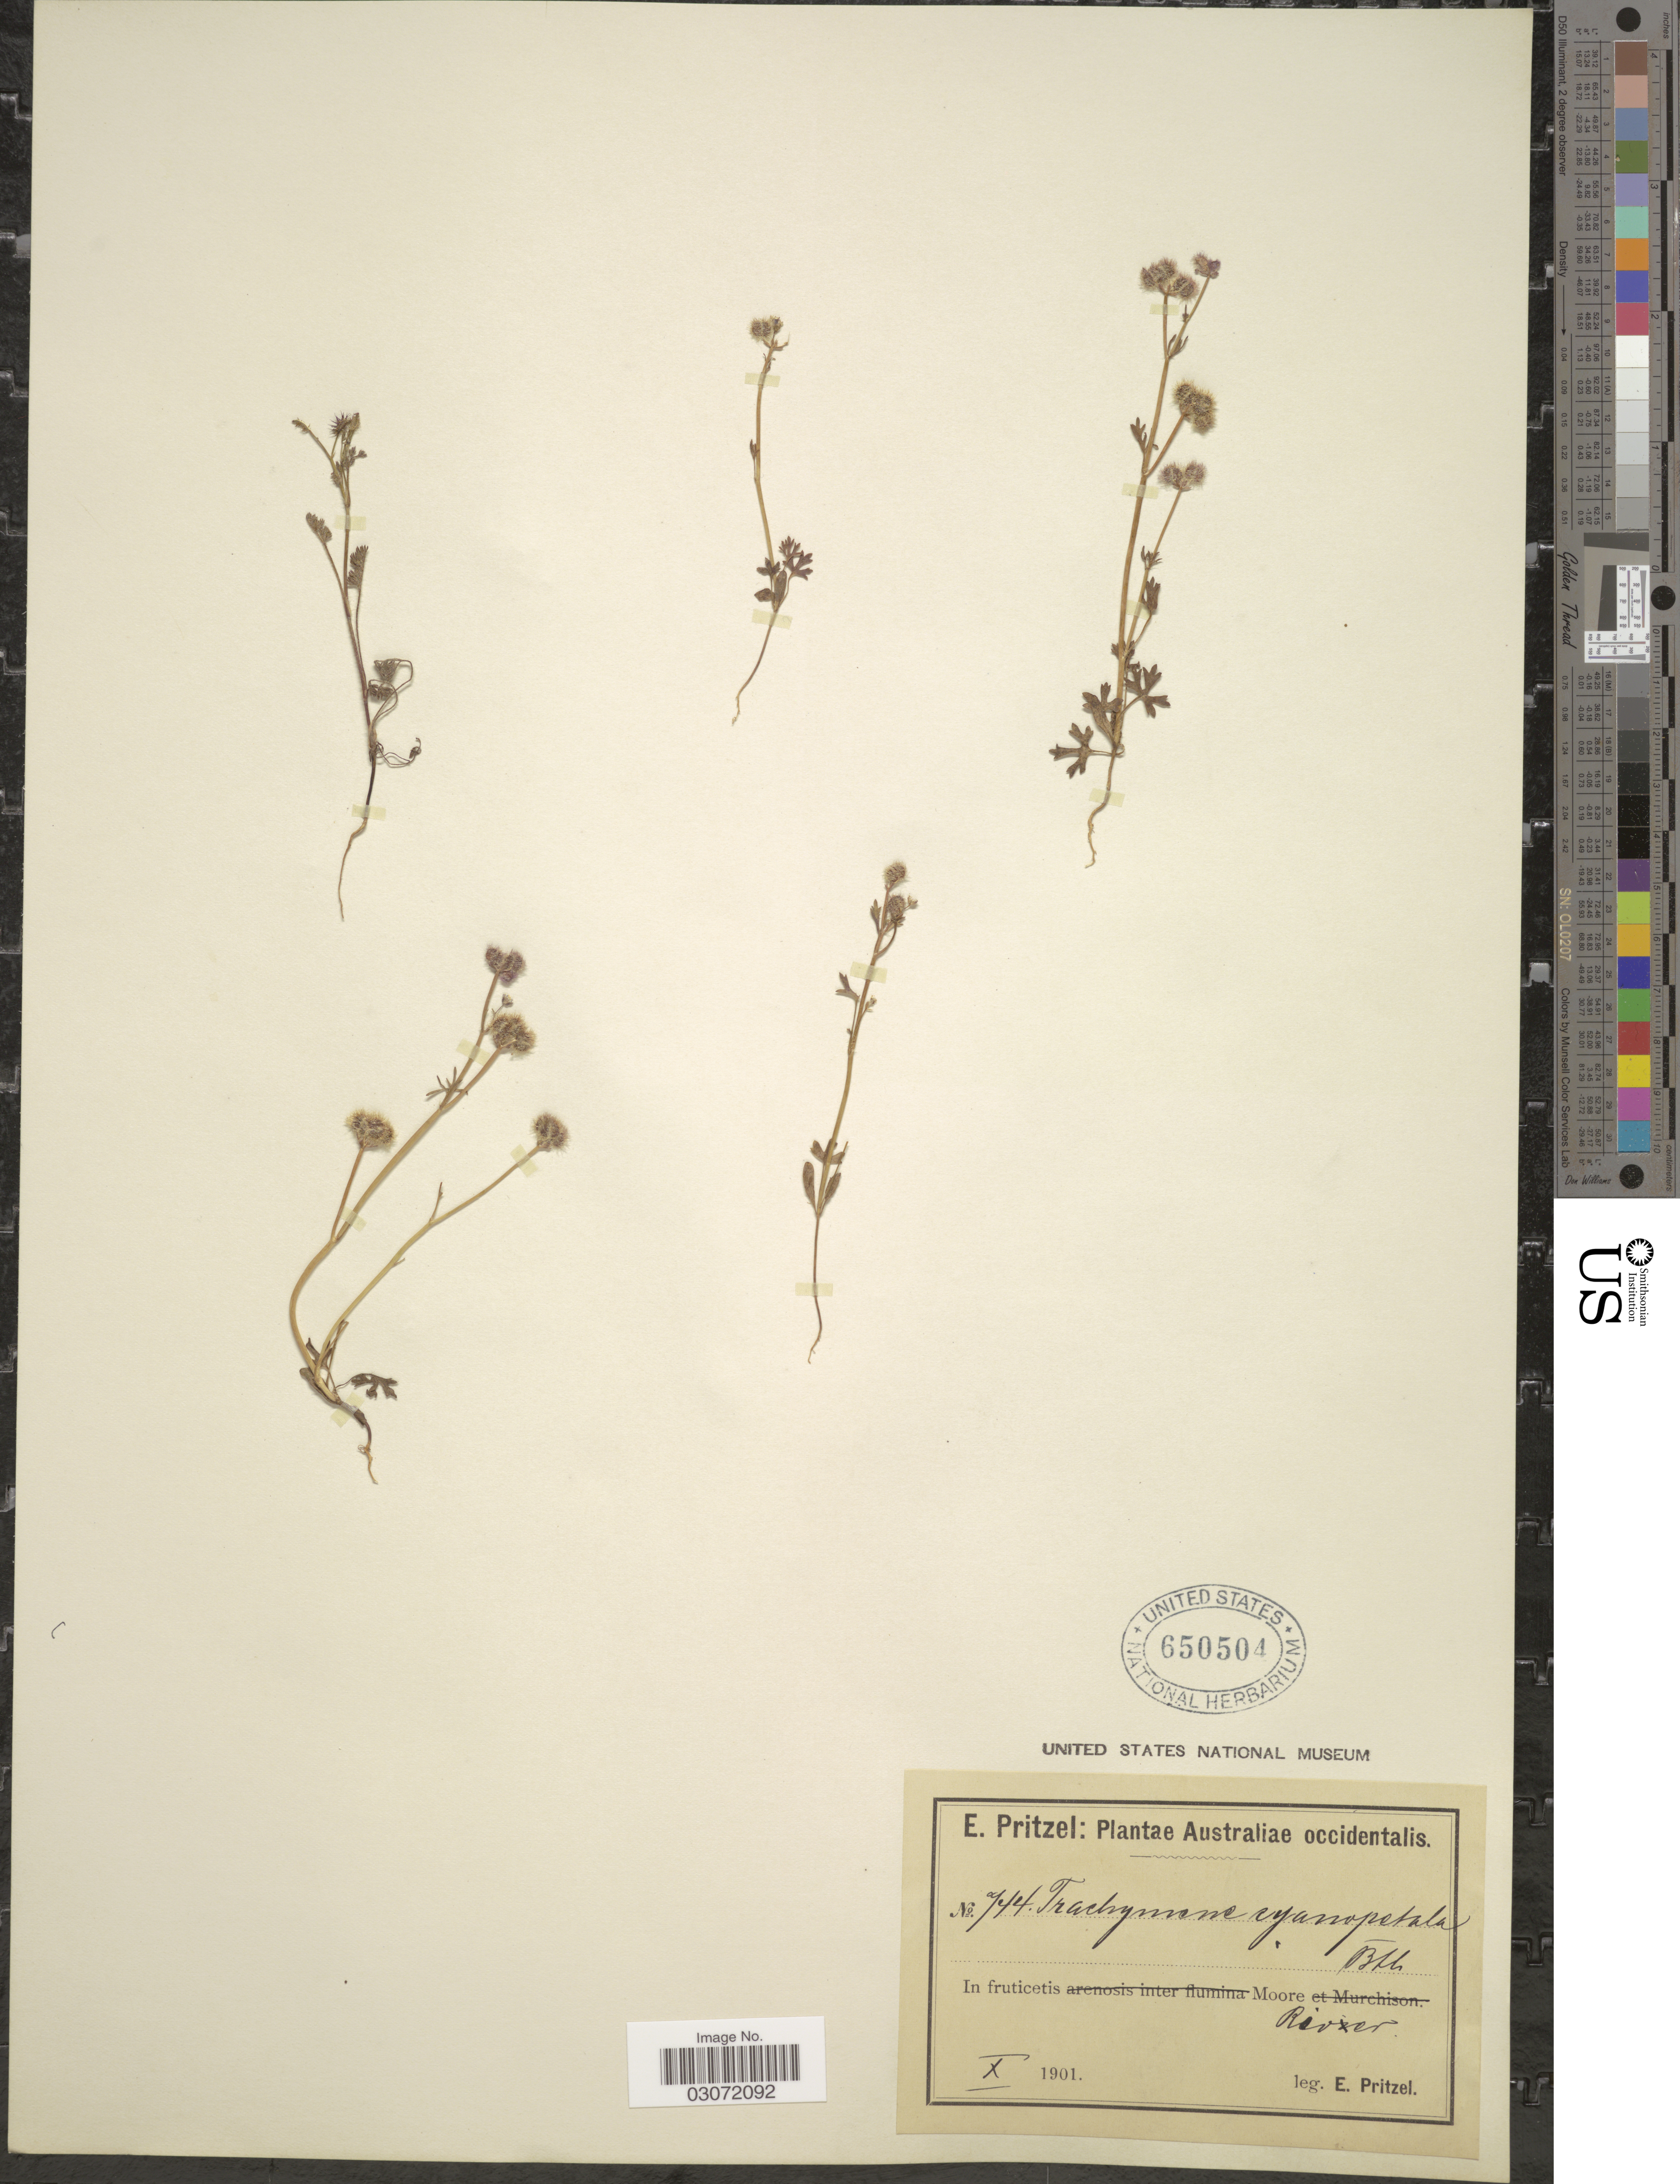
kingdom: Plantae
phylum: Tracheophyta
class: Magnoliopsida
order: Apiales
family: Araliaceae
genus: Trachymene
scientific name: Trachymene cyanopetala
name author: (F. Muell.) Benth.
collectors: E. G. Pritzel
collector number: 744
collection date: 1901-10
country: Australia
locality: Australiae occidentalis. In fruticetis Moore River.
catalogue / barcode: US 650504